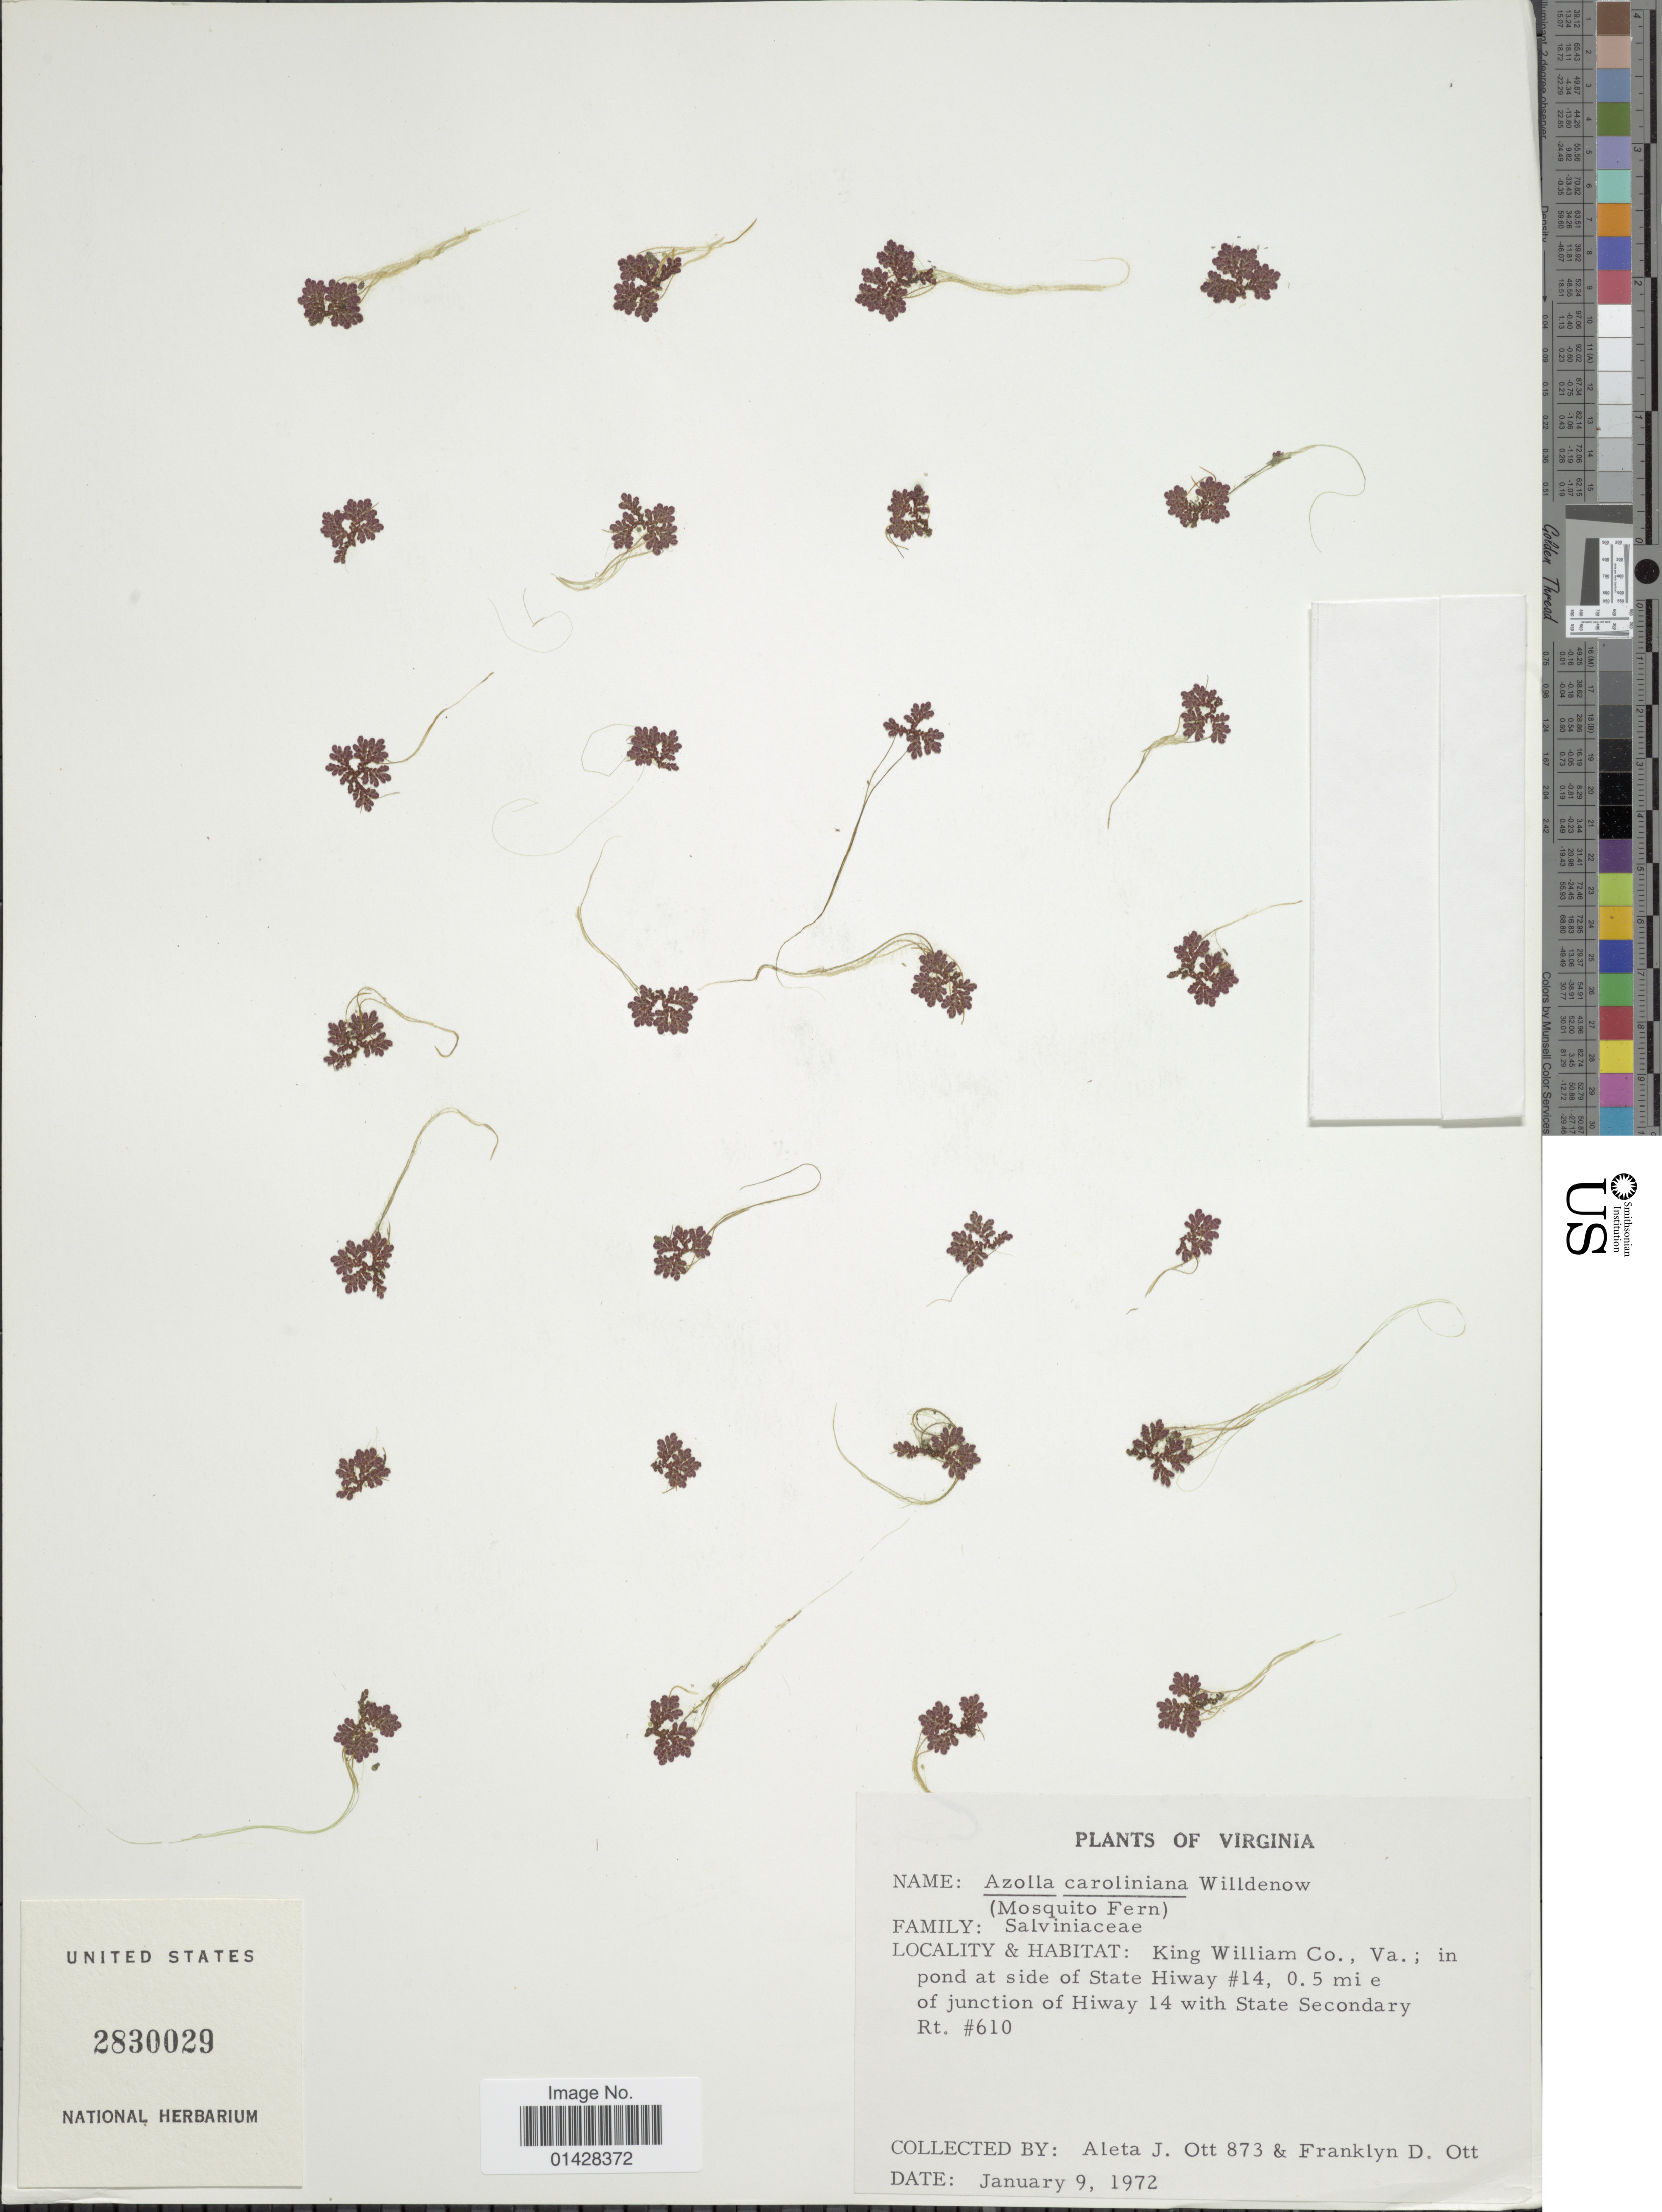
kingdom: Plantae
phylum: Tracheophyta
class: Polypodiopsida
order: Salviniales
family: Salviniaceae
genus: Azolla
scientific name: Azolla caroliniana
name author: Willd.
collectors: A. Ott & F. Ott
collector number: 873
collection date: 1972-01-09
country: United States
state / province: Virginia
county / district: King William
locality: King William Co., Va.; in pond at side of State Hiway #14, 0.5 mi e of junction of Hiway 14 with State Secondary Rt #610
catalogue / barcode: US 2830029